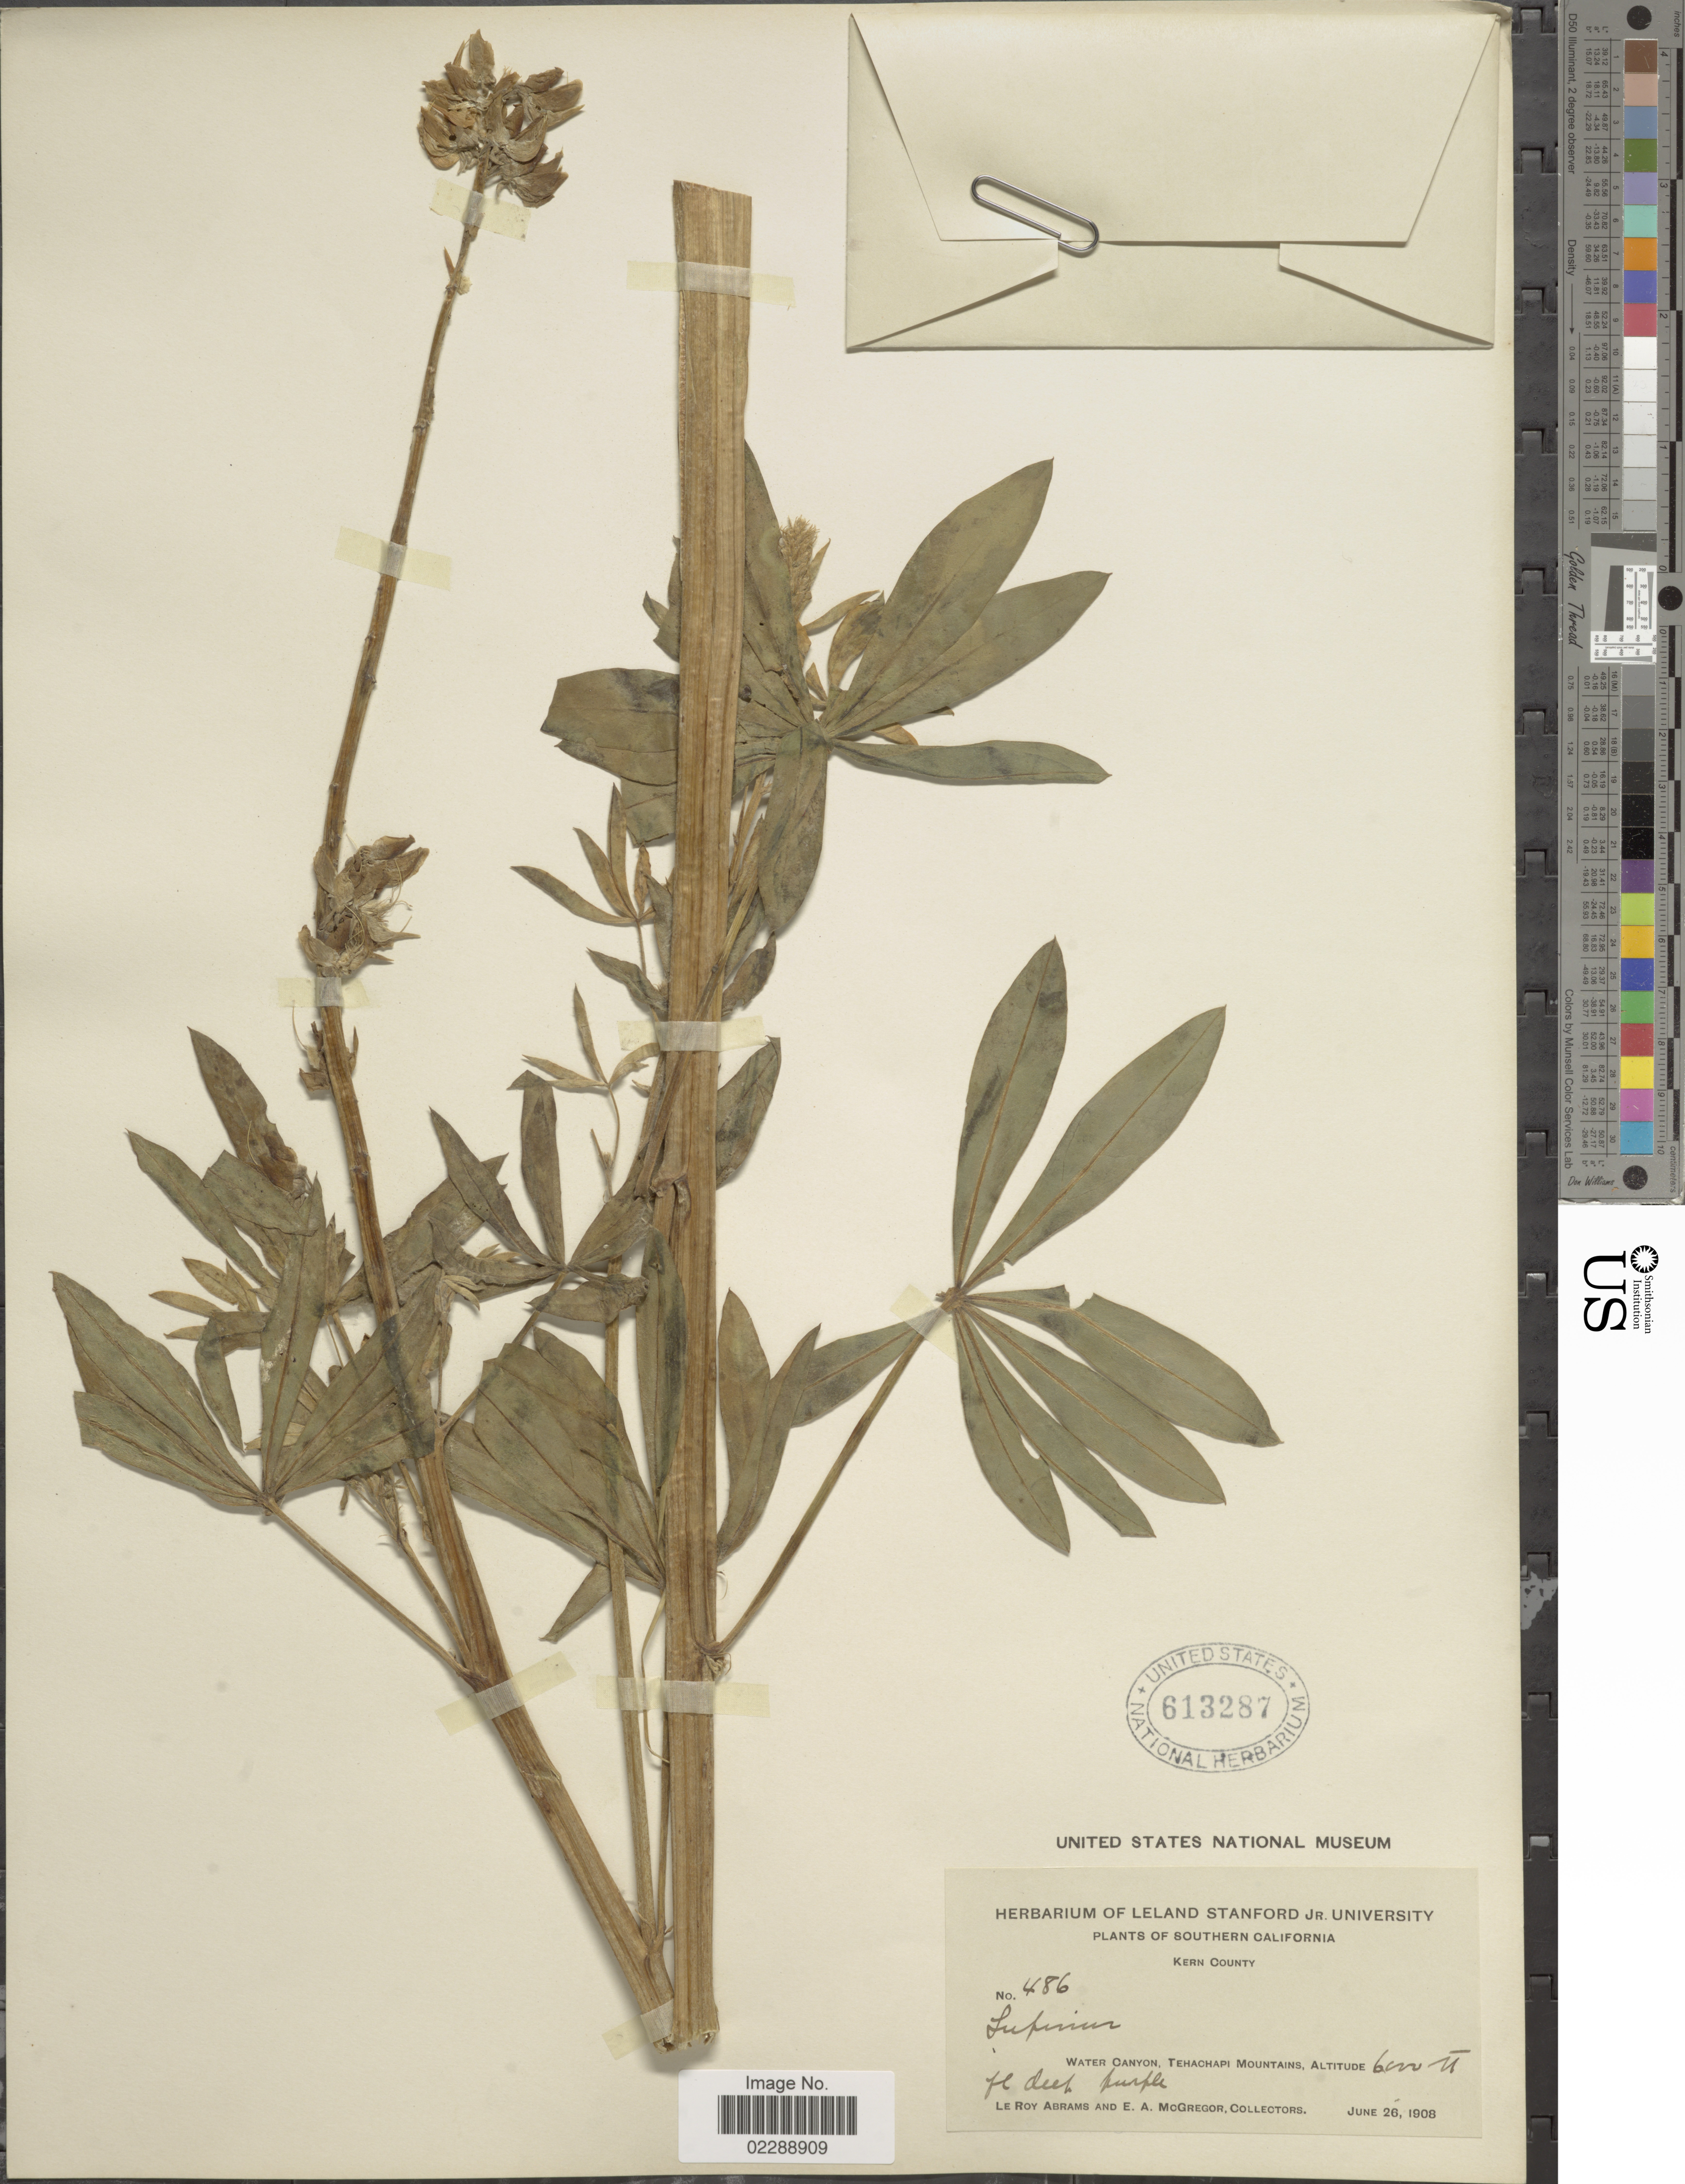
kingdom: Plantae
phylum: Tracheophyta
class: Magnoliopsida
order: Fabales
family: Fabaceae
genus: Lupinus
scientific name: Lupinus sp.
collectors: L. Abrams & E. A. McGregor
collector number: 486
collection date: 1908-06-26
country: United States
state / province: California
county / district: Kern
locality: Southern California, Kern County, Water Canyon, Tehachapi Mountains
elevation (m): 1829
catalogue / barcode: US 613287